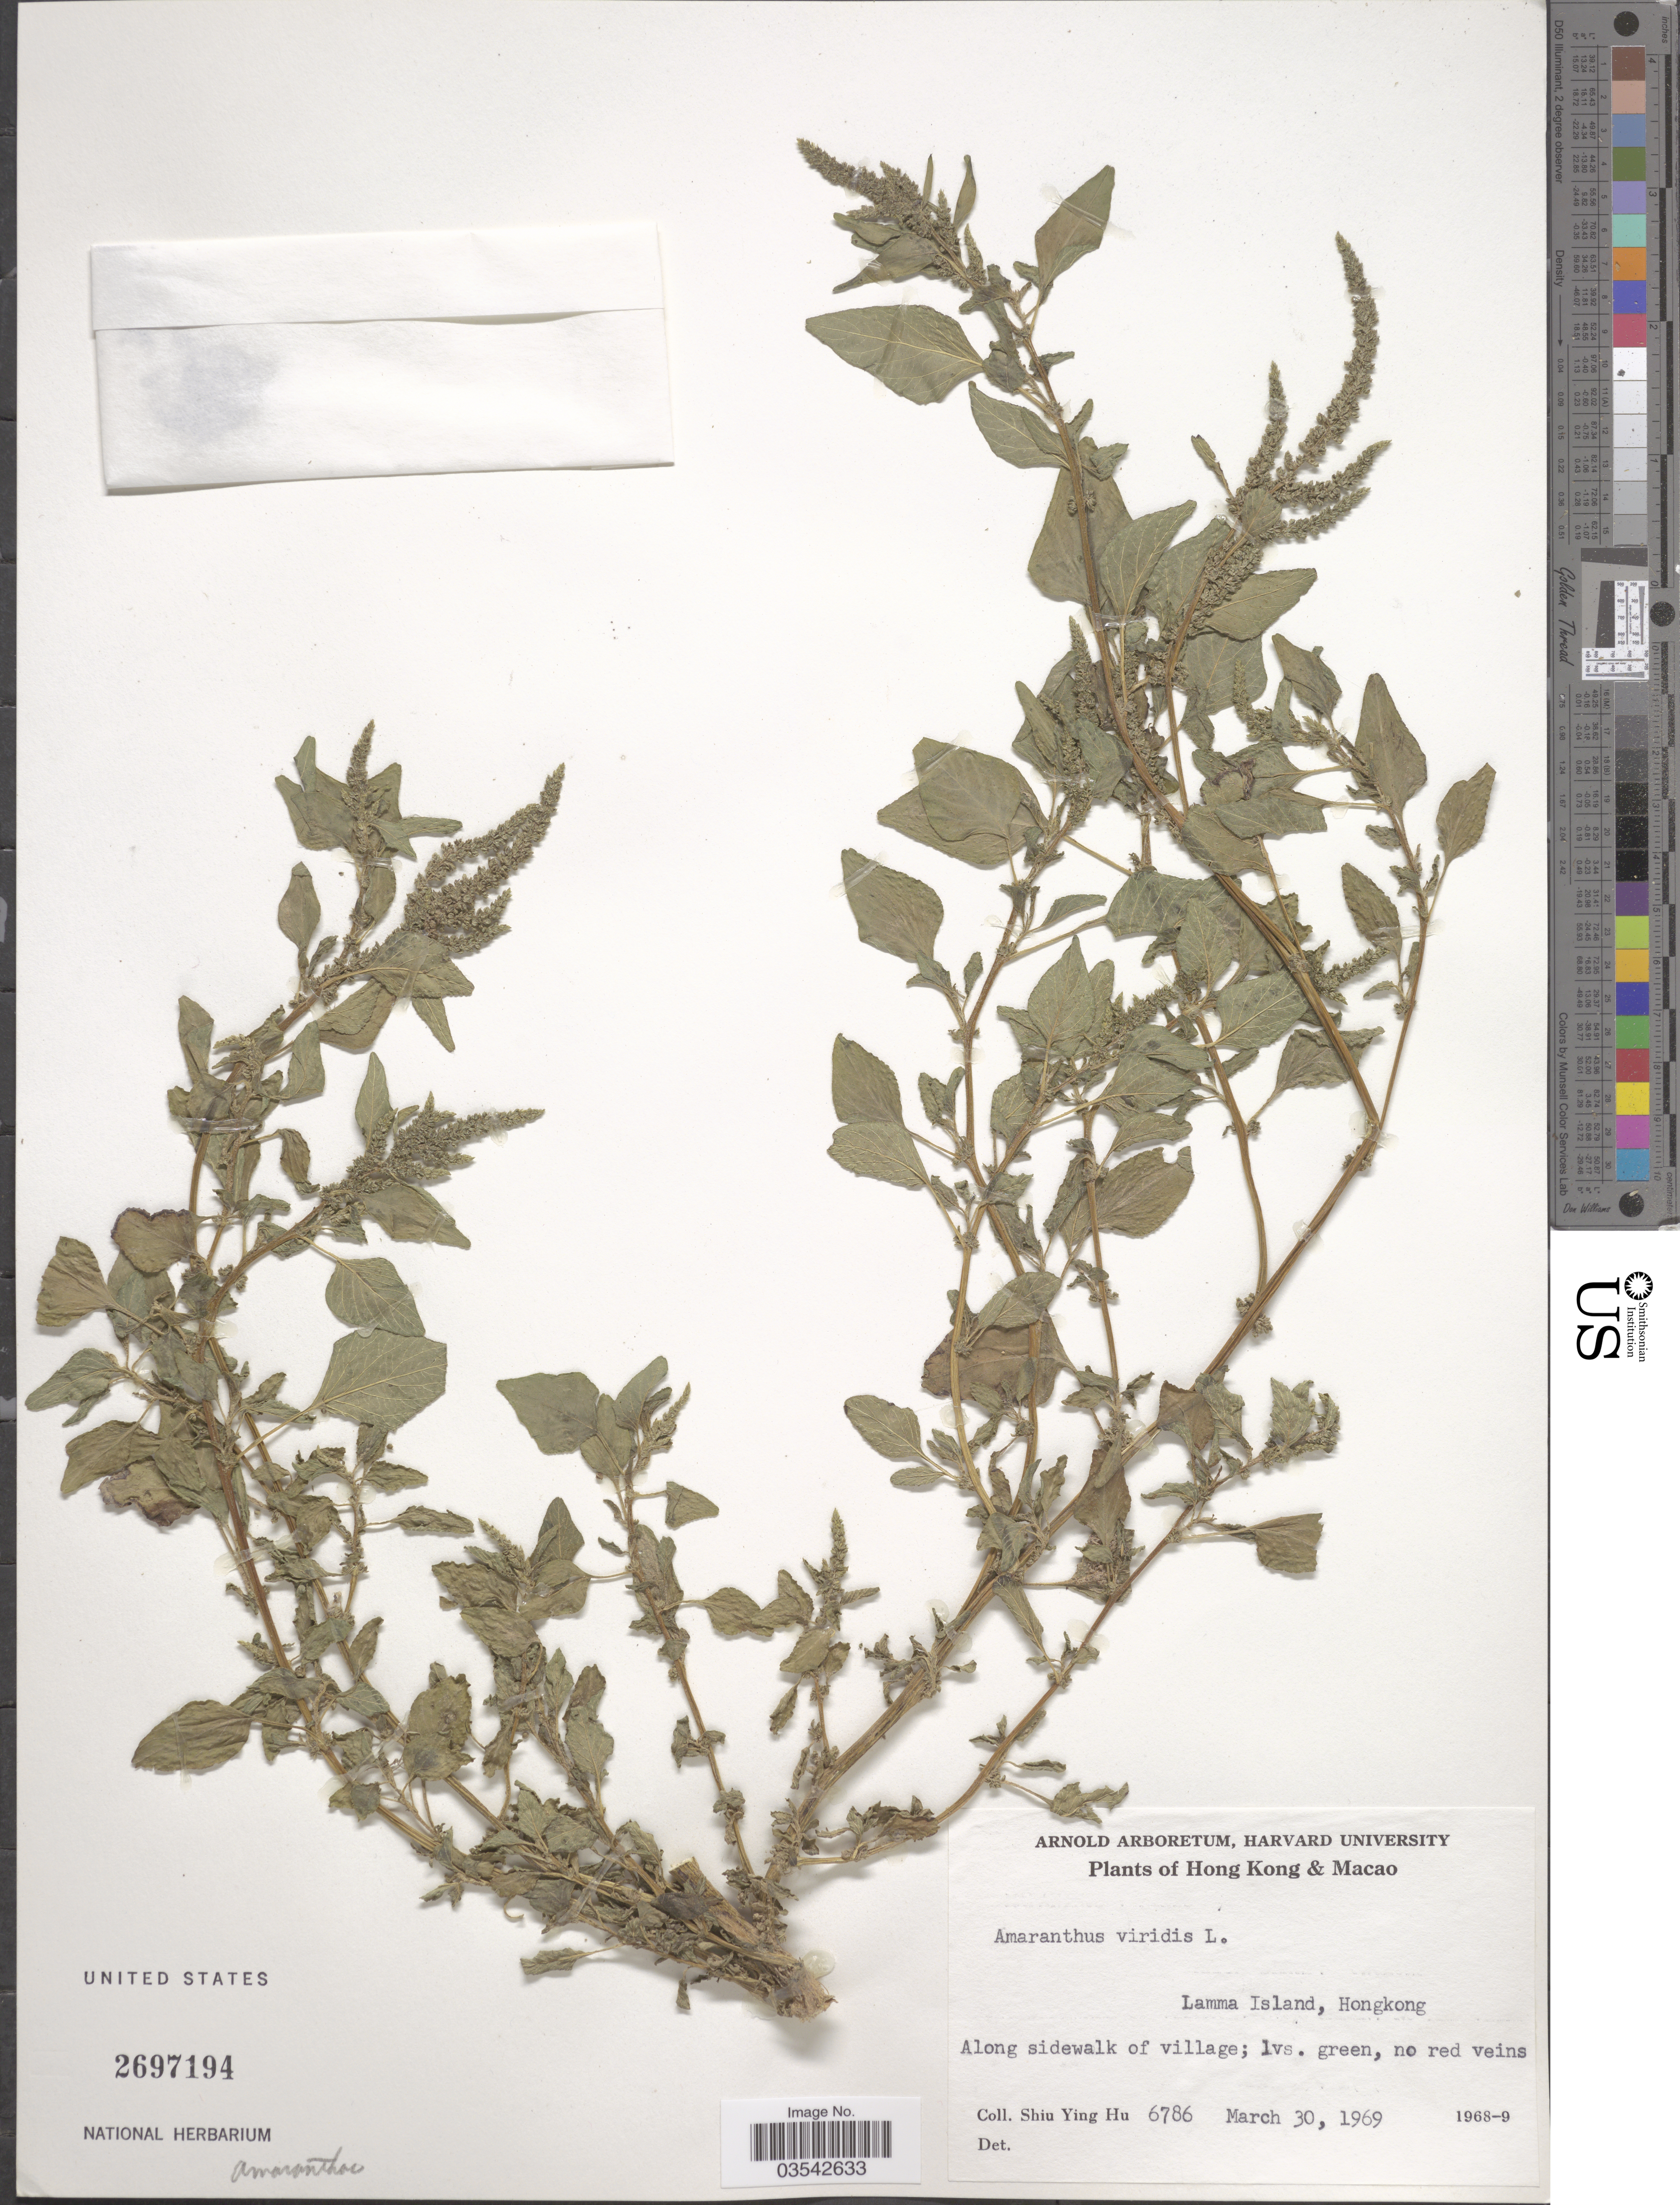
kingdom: Plantae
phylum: Tracheophyta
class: Magnoliopsida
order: Caryophyllales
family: Amaranthaceae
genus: Amaranthus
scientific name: Amaranthus viridis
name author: L.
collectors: S. Y. Hu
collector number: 6786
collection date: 1969-03-30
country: China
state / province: Hong Kong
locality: Lamma Island.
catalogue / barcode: US 2697194